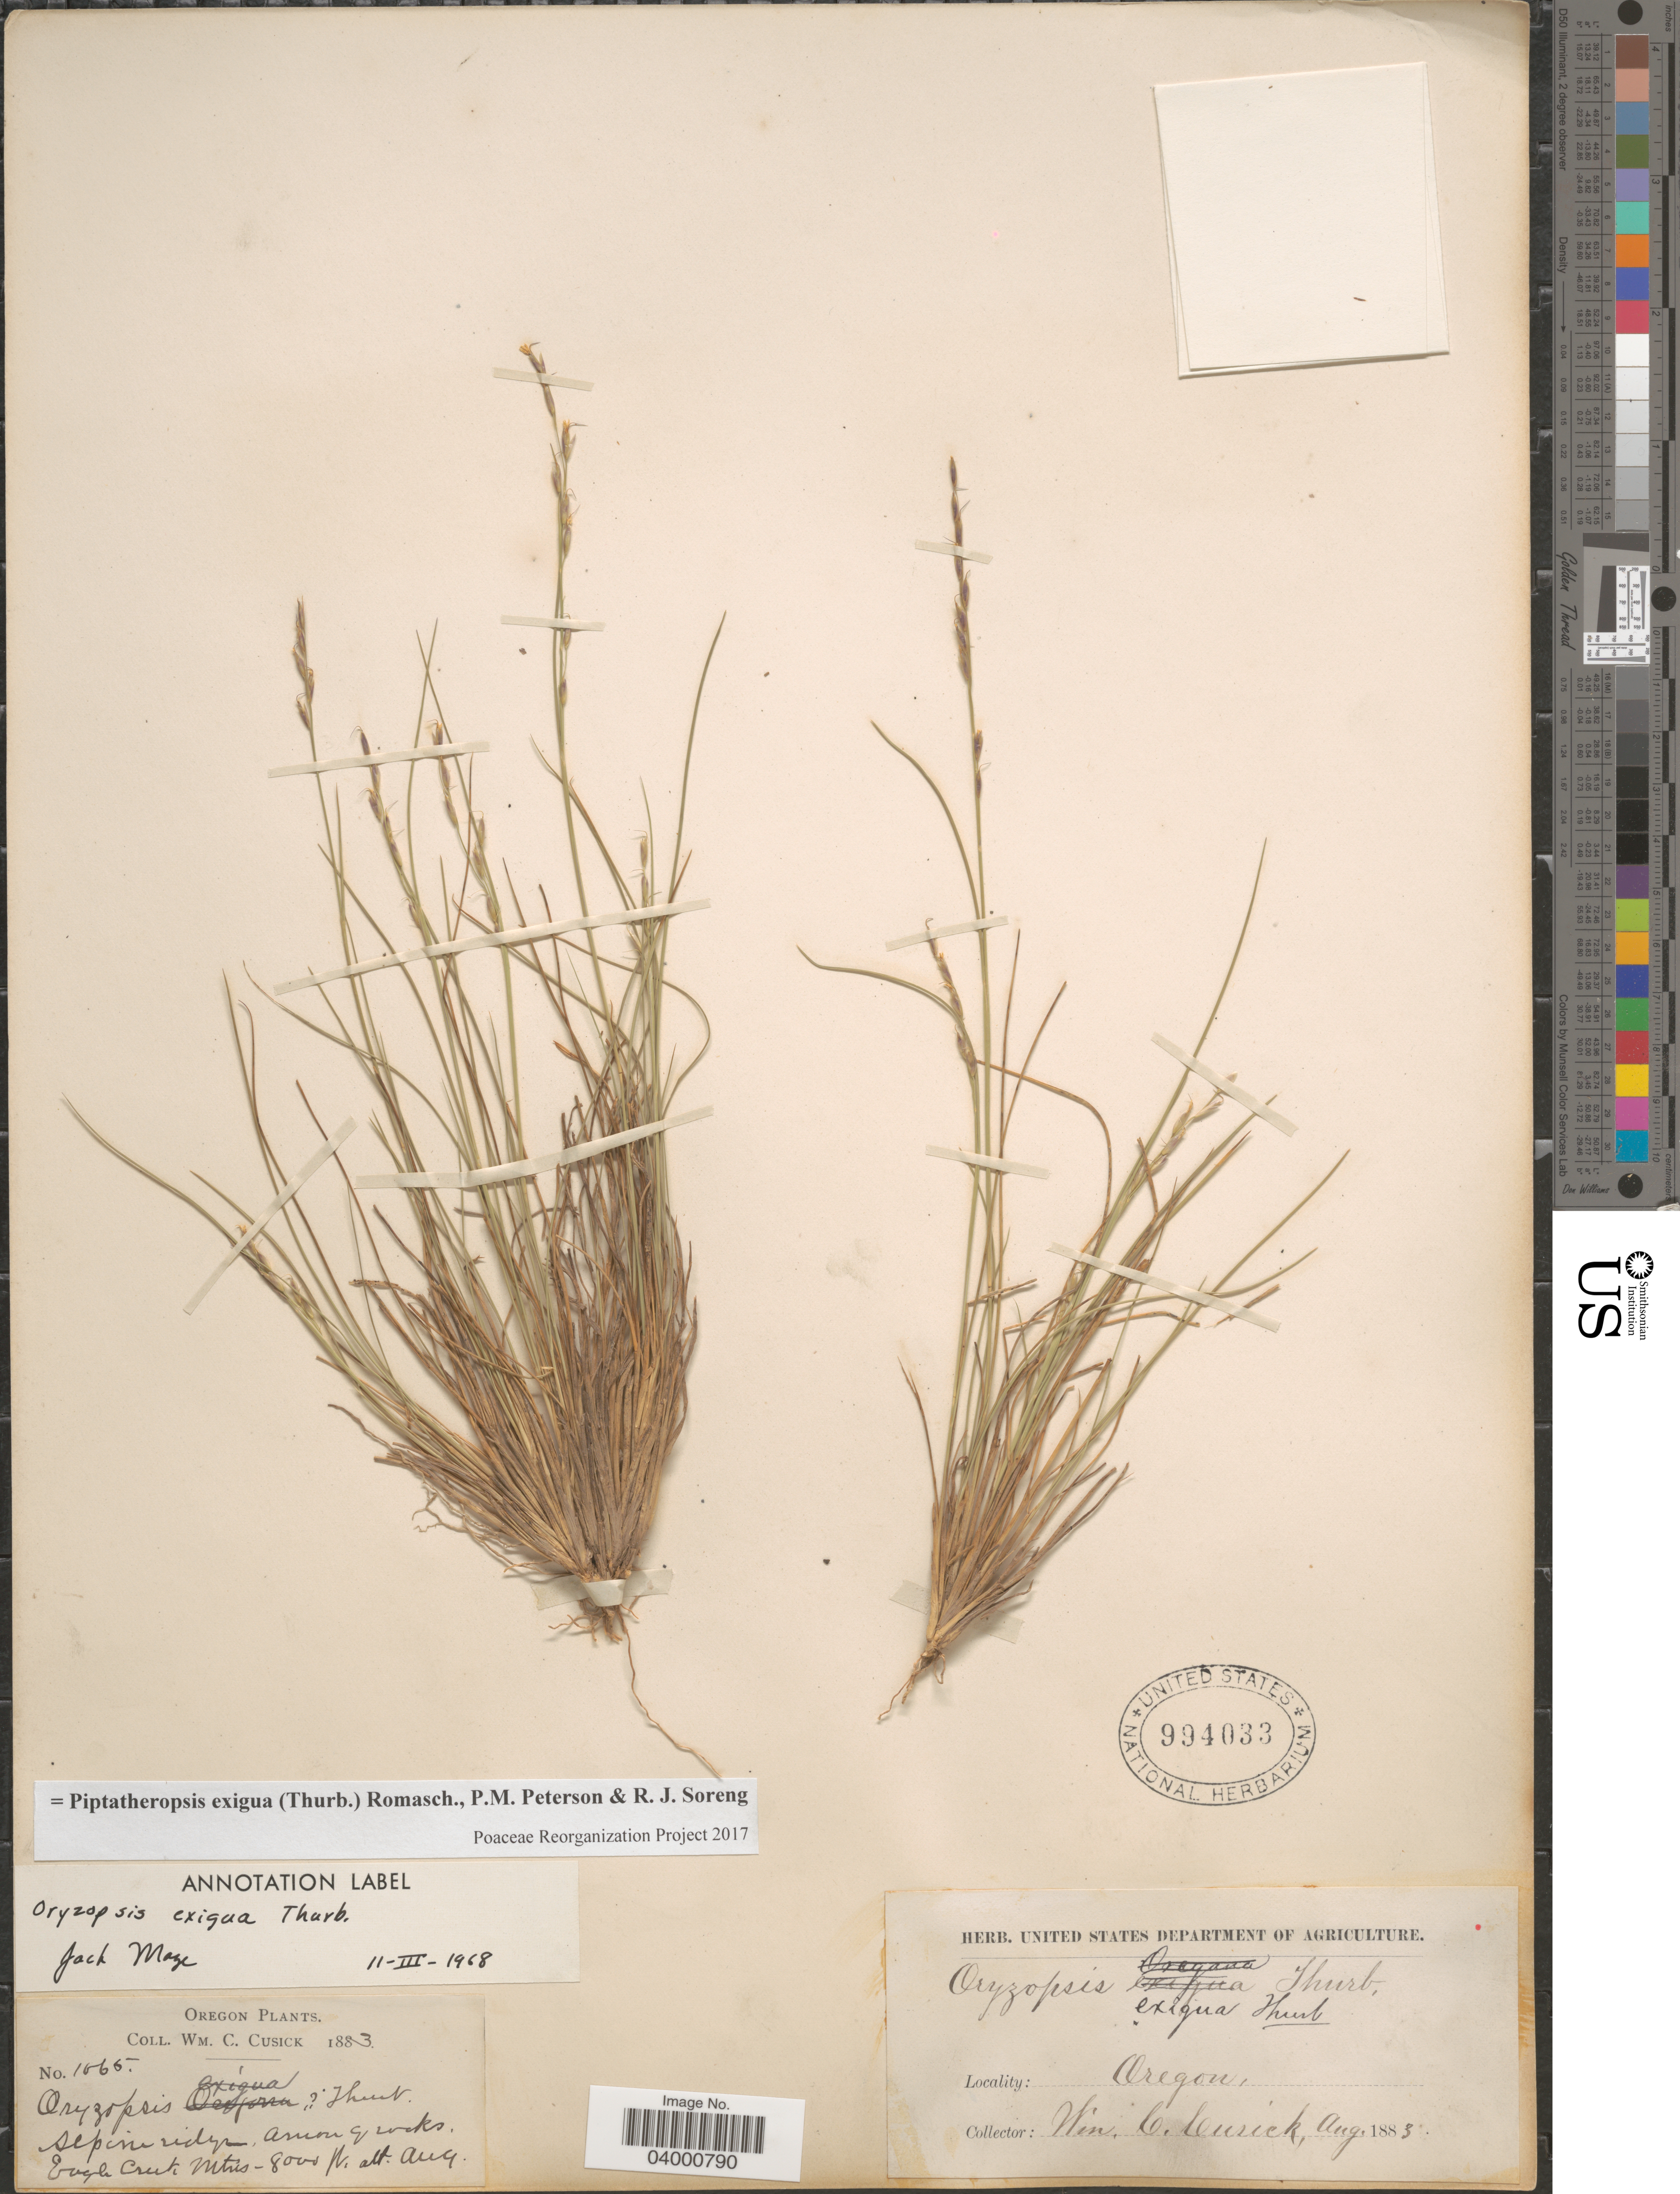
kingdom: Plantae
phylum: Tracheophyta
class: Liliopsida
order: Poales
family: Poaceae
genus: Piptatheropsis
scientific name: Piptatheropsis exigua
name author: (Thurb.) Romasch. et al.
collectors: W. C. Cusick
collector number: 1065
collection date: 1883-08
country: United States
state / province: Oregon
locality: Eagle Creek Mtns.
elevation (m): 2438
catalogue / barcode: US 994033